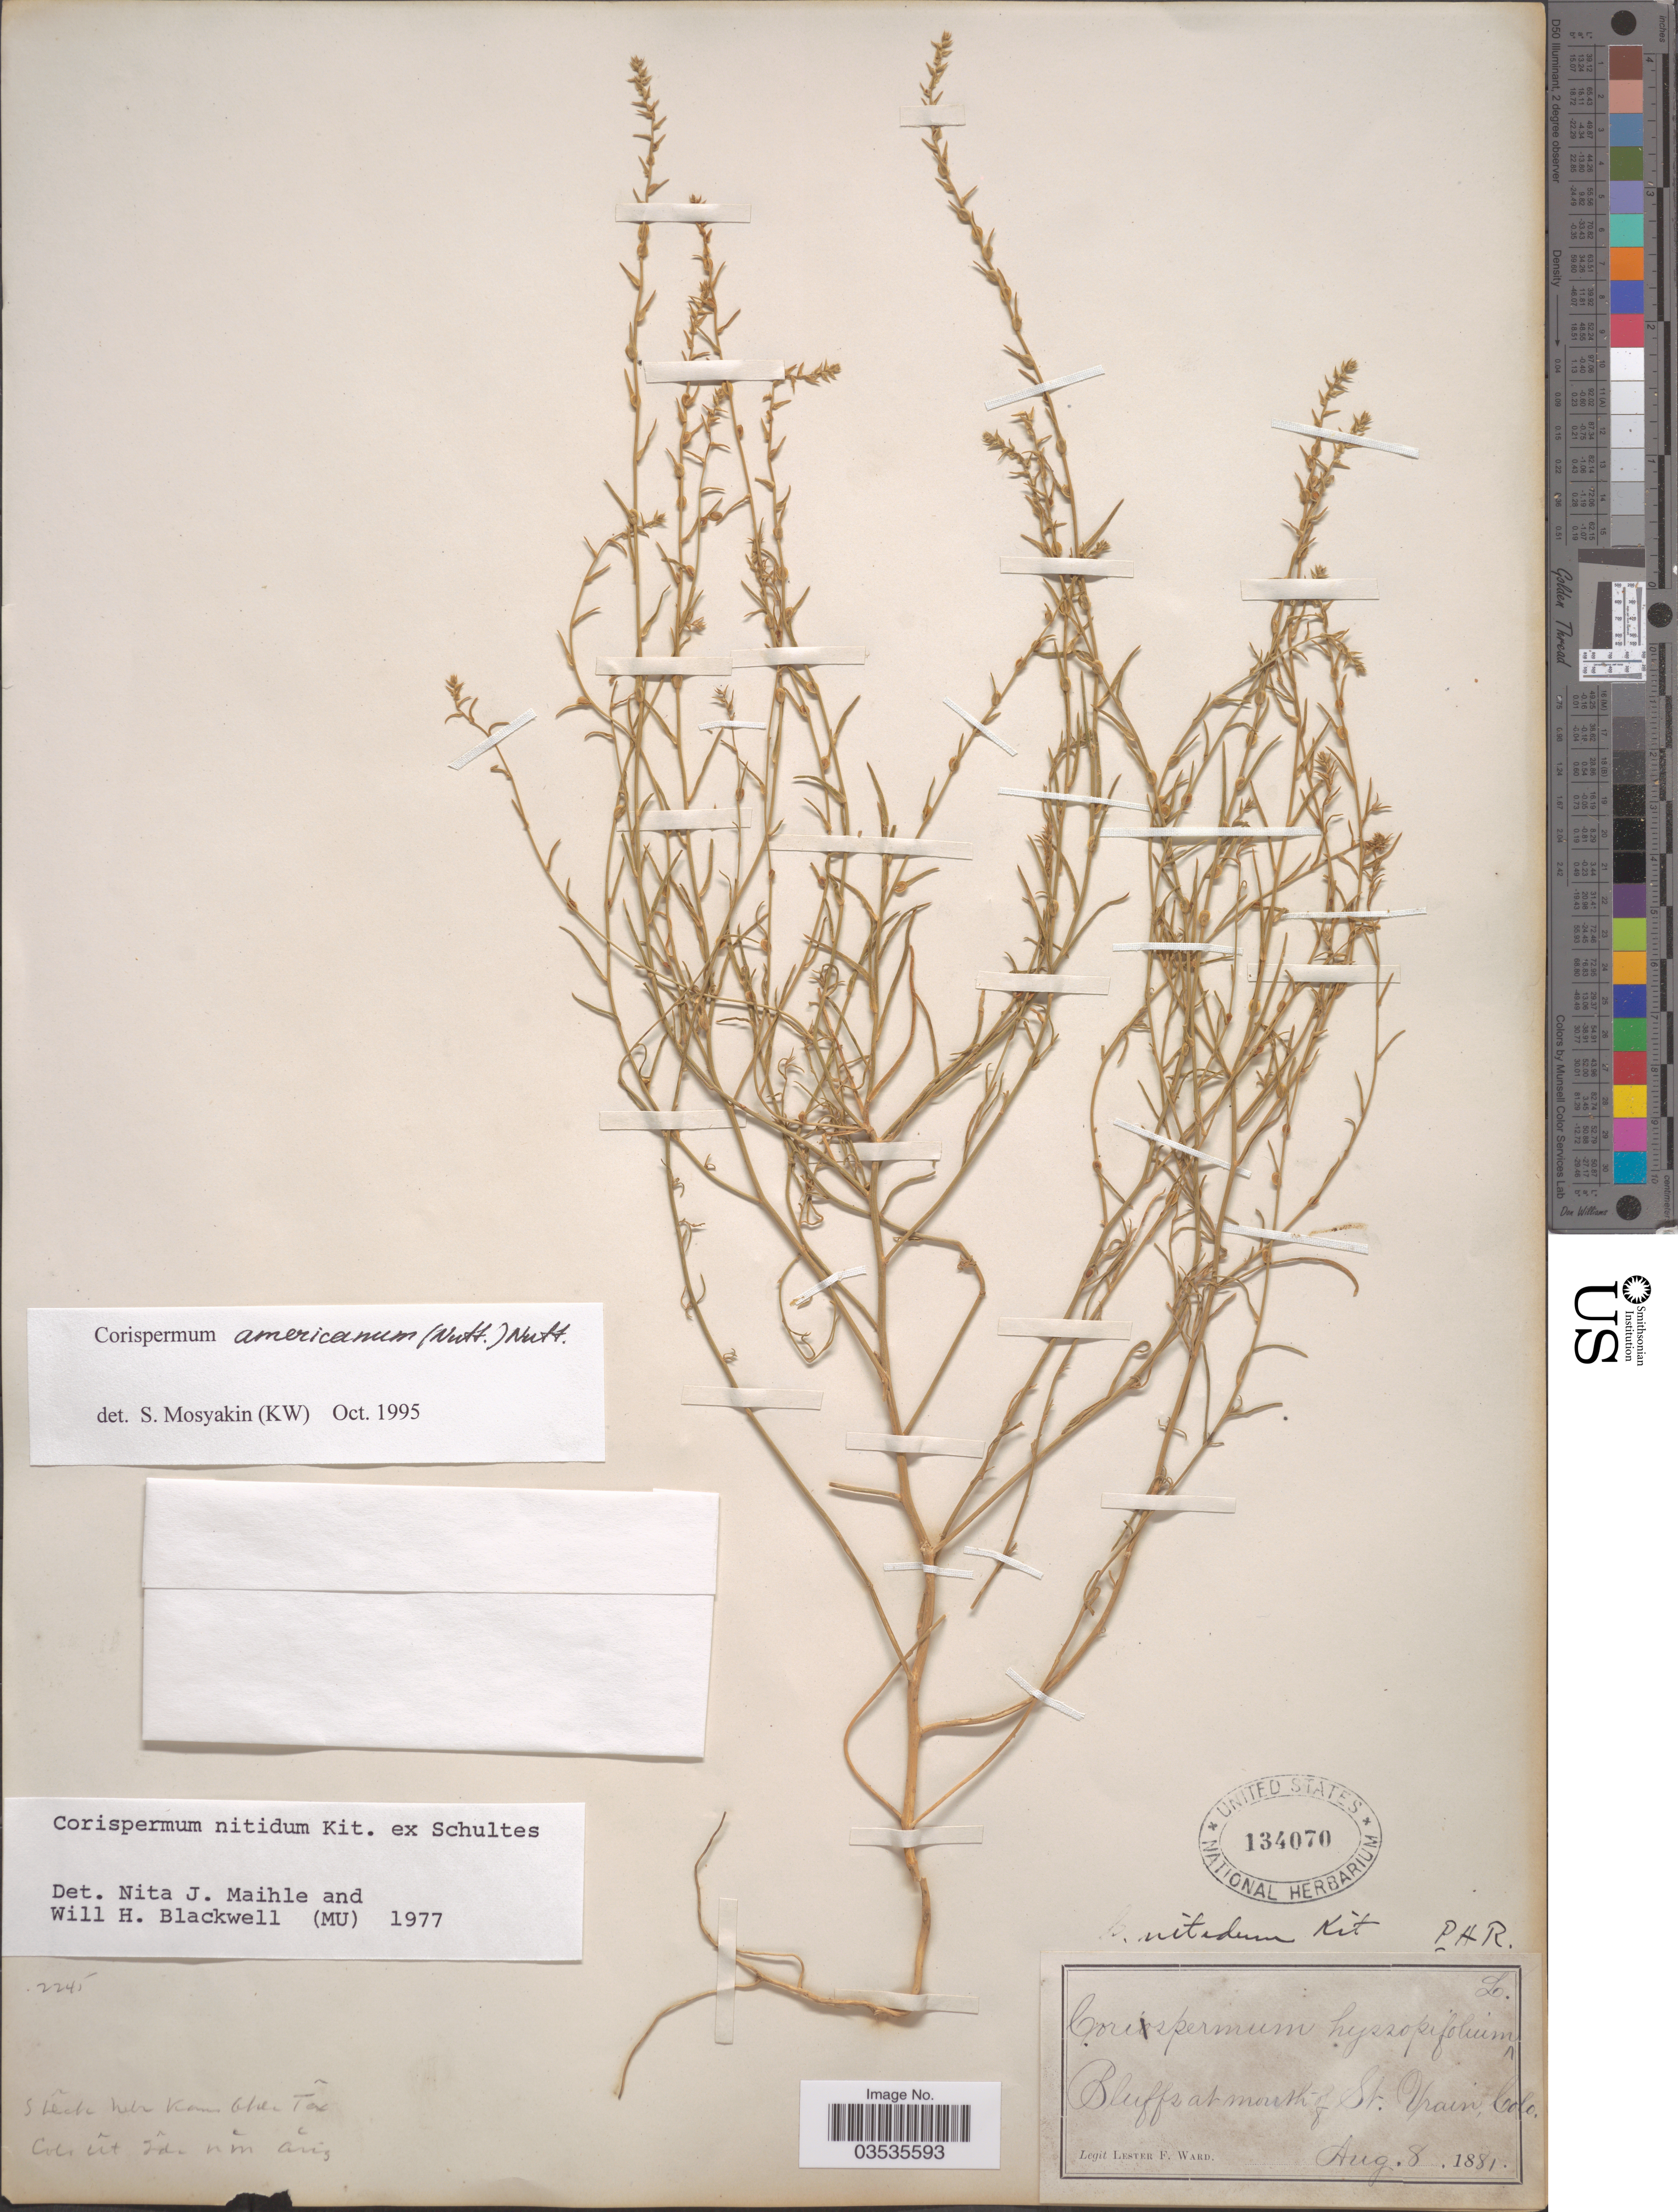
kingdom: Plantae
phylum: Tracheophyta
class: Magnoliopsida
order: Caryophyllales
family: Amaranthaceae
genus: Corispermum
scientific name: Corispermum americanum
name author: (Nutt.) Nutt.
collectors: L. F. Ward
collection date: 1881-08-08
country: United States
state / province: Colorado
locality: Bluffs at mouth of St. Vrain.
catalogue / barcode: US 134070